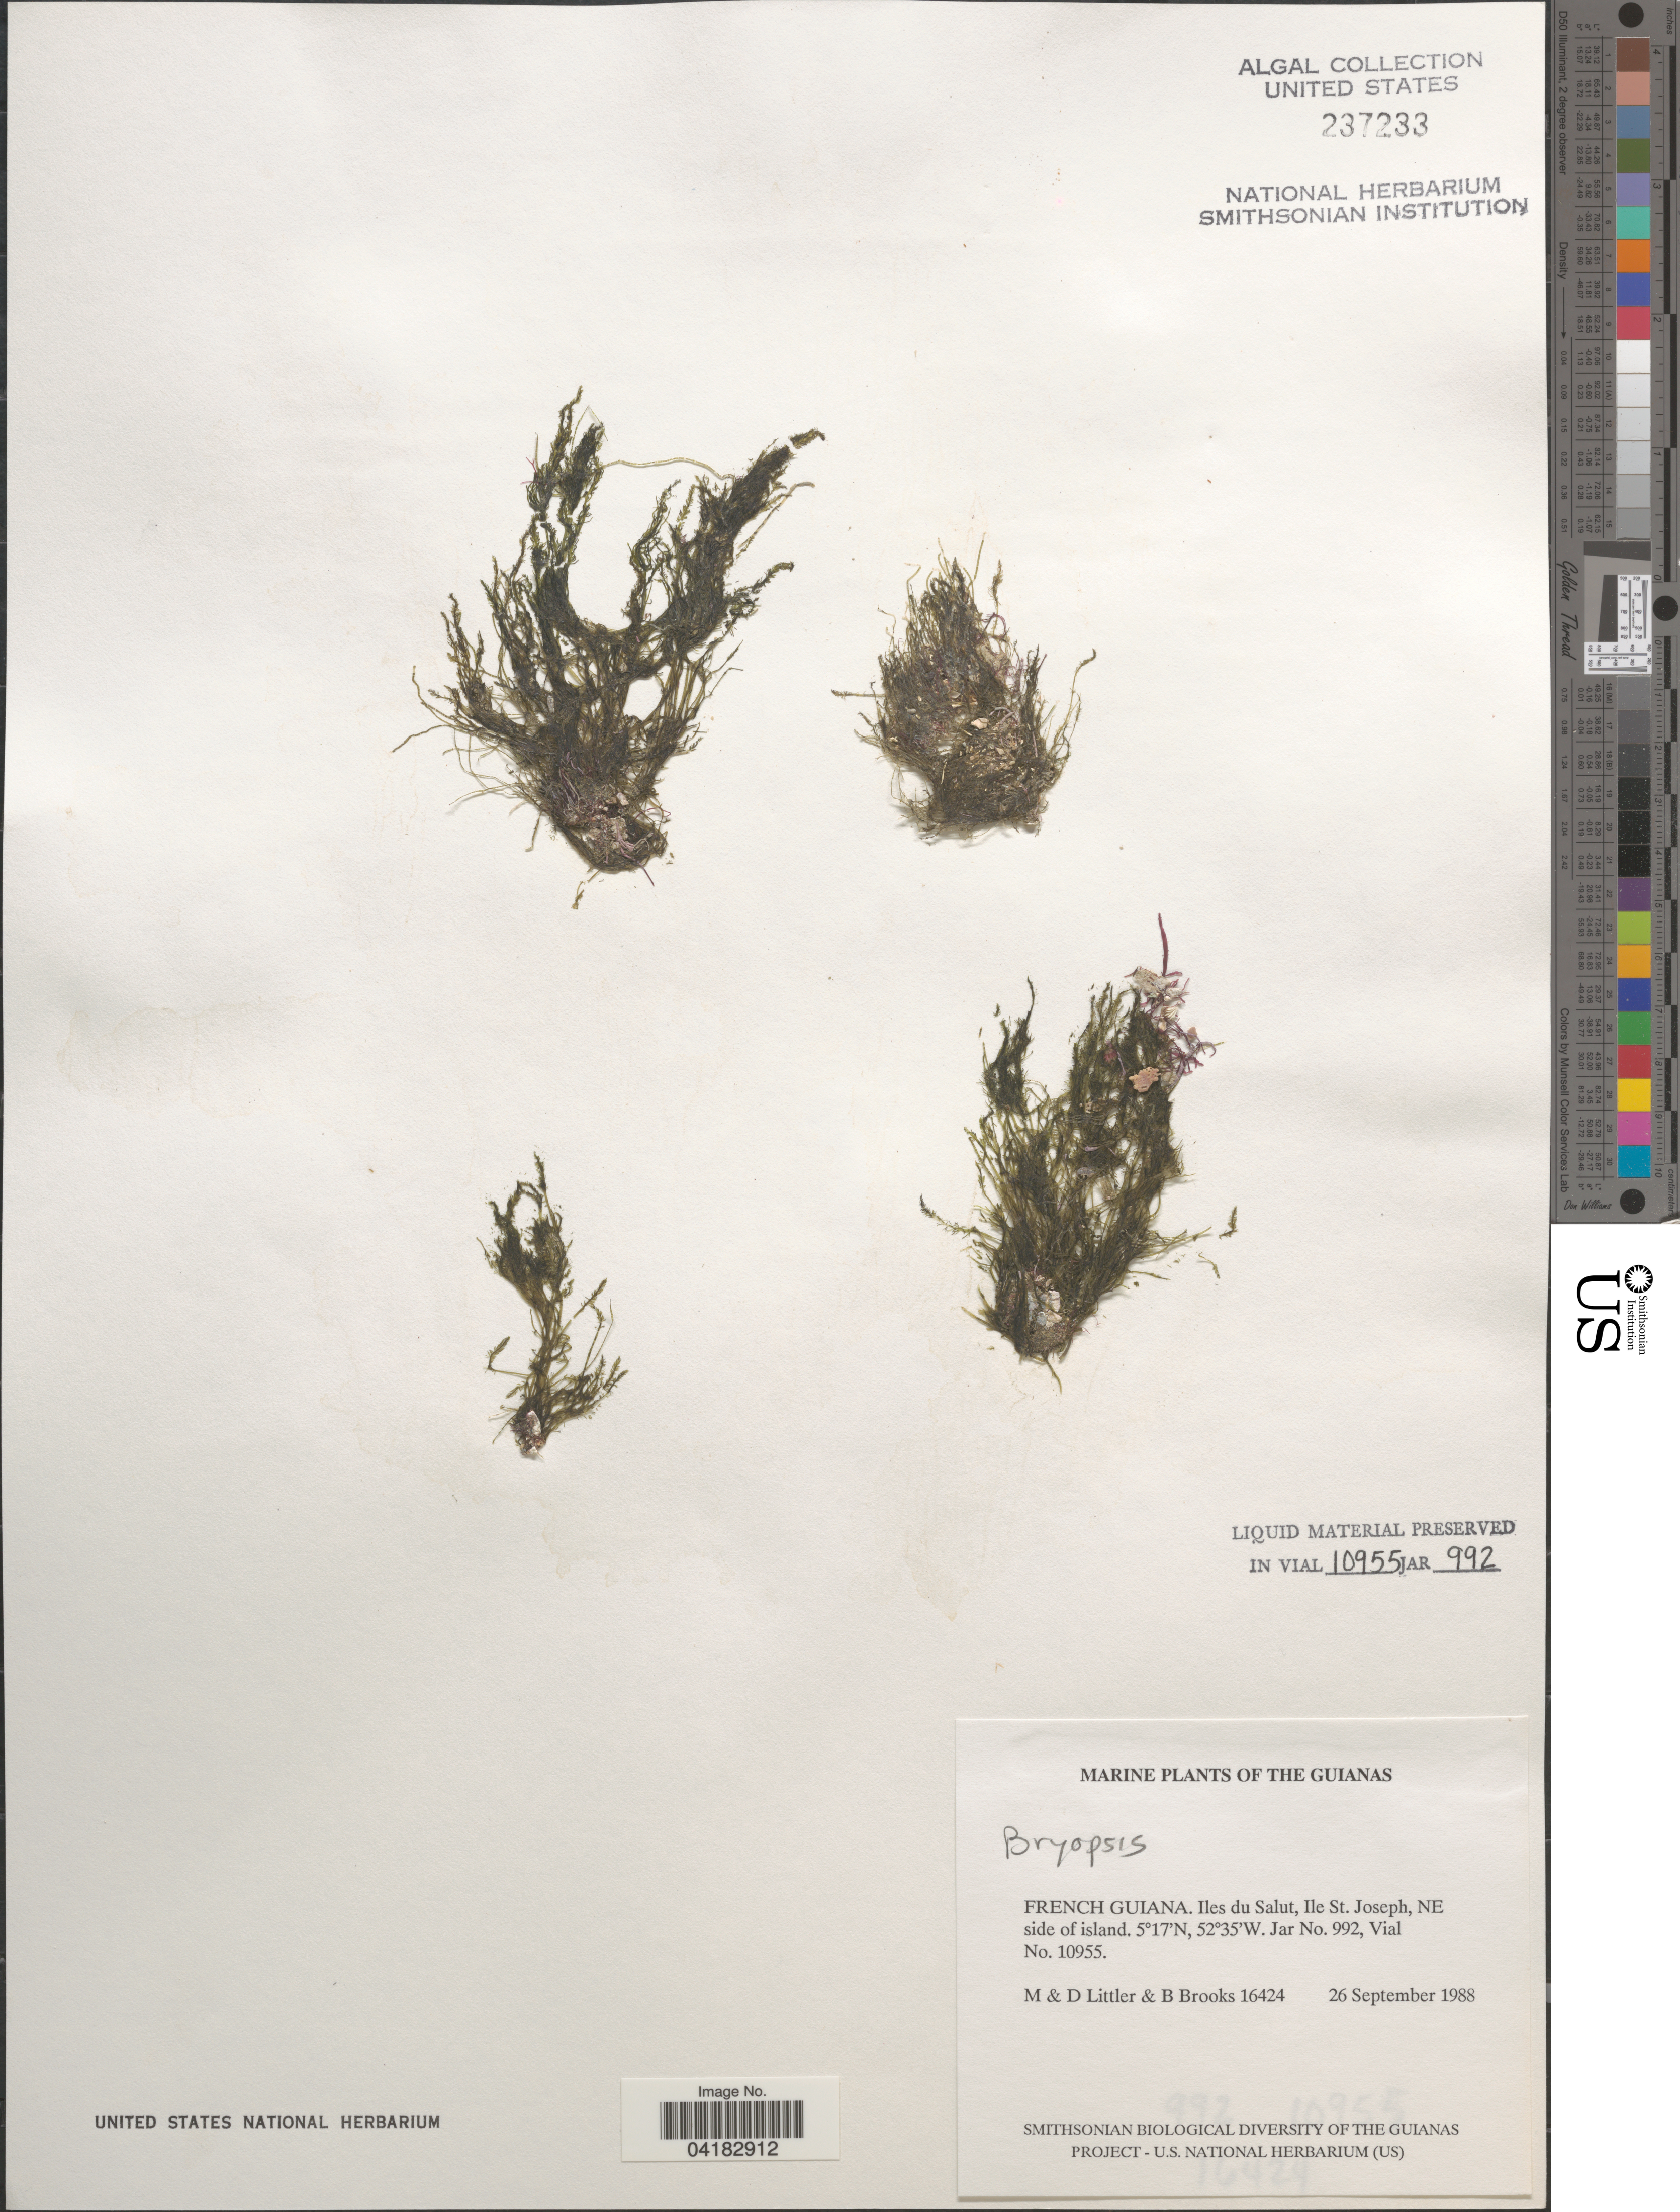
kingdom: Plantae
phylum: Chlorophyta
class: Ulvophyceae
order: Bryopsidales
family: Bryopsidaceae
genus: Bryopsis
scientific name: Bryopsis sp.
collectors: M. Littler, D. S. Littler & B. Brooks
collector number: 16424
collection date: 1988-09-26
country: French Guiana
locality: The Guianas. Iles du Salut, Ile St. Joseph, NE side of island.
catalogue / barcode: US 237233